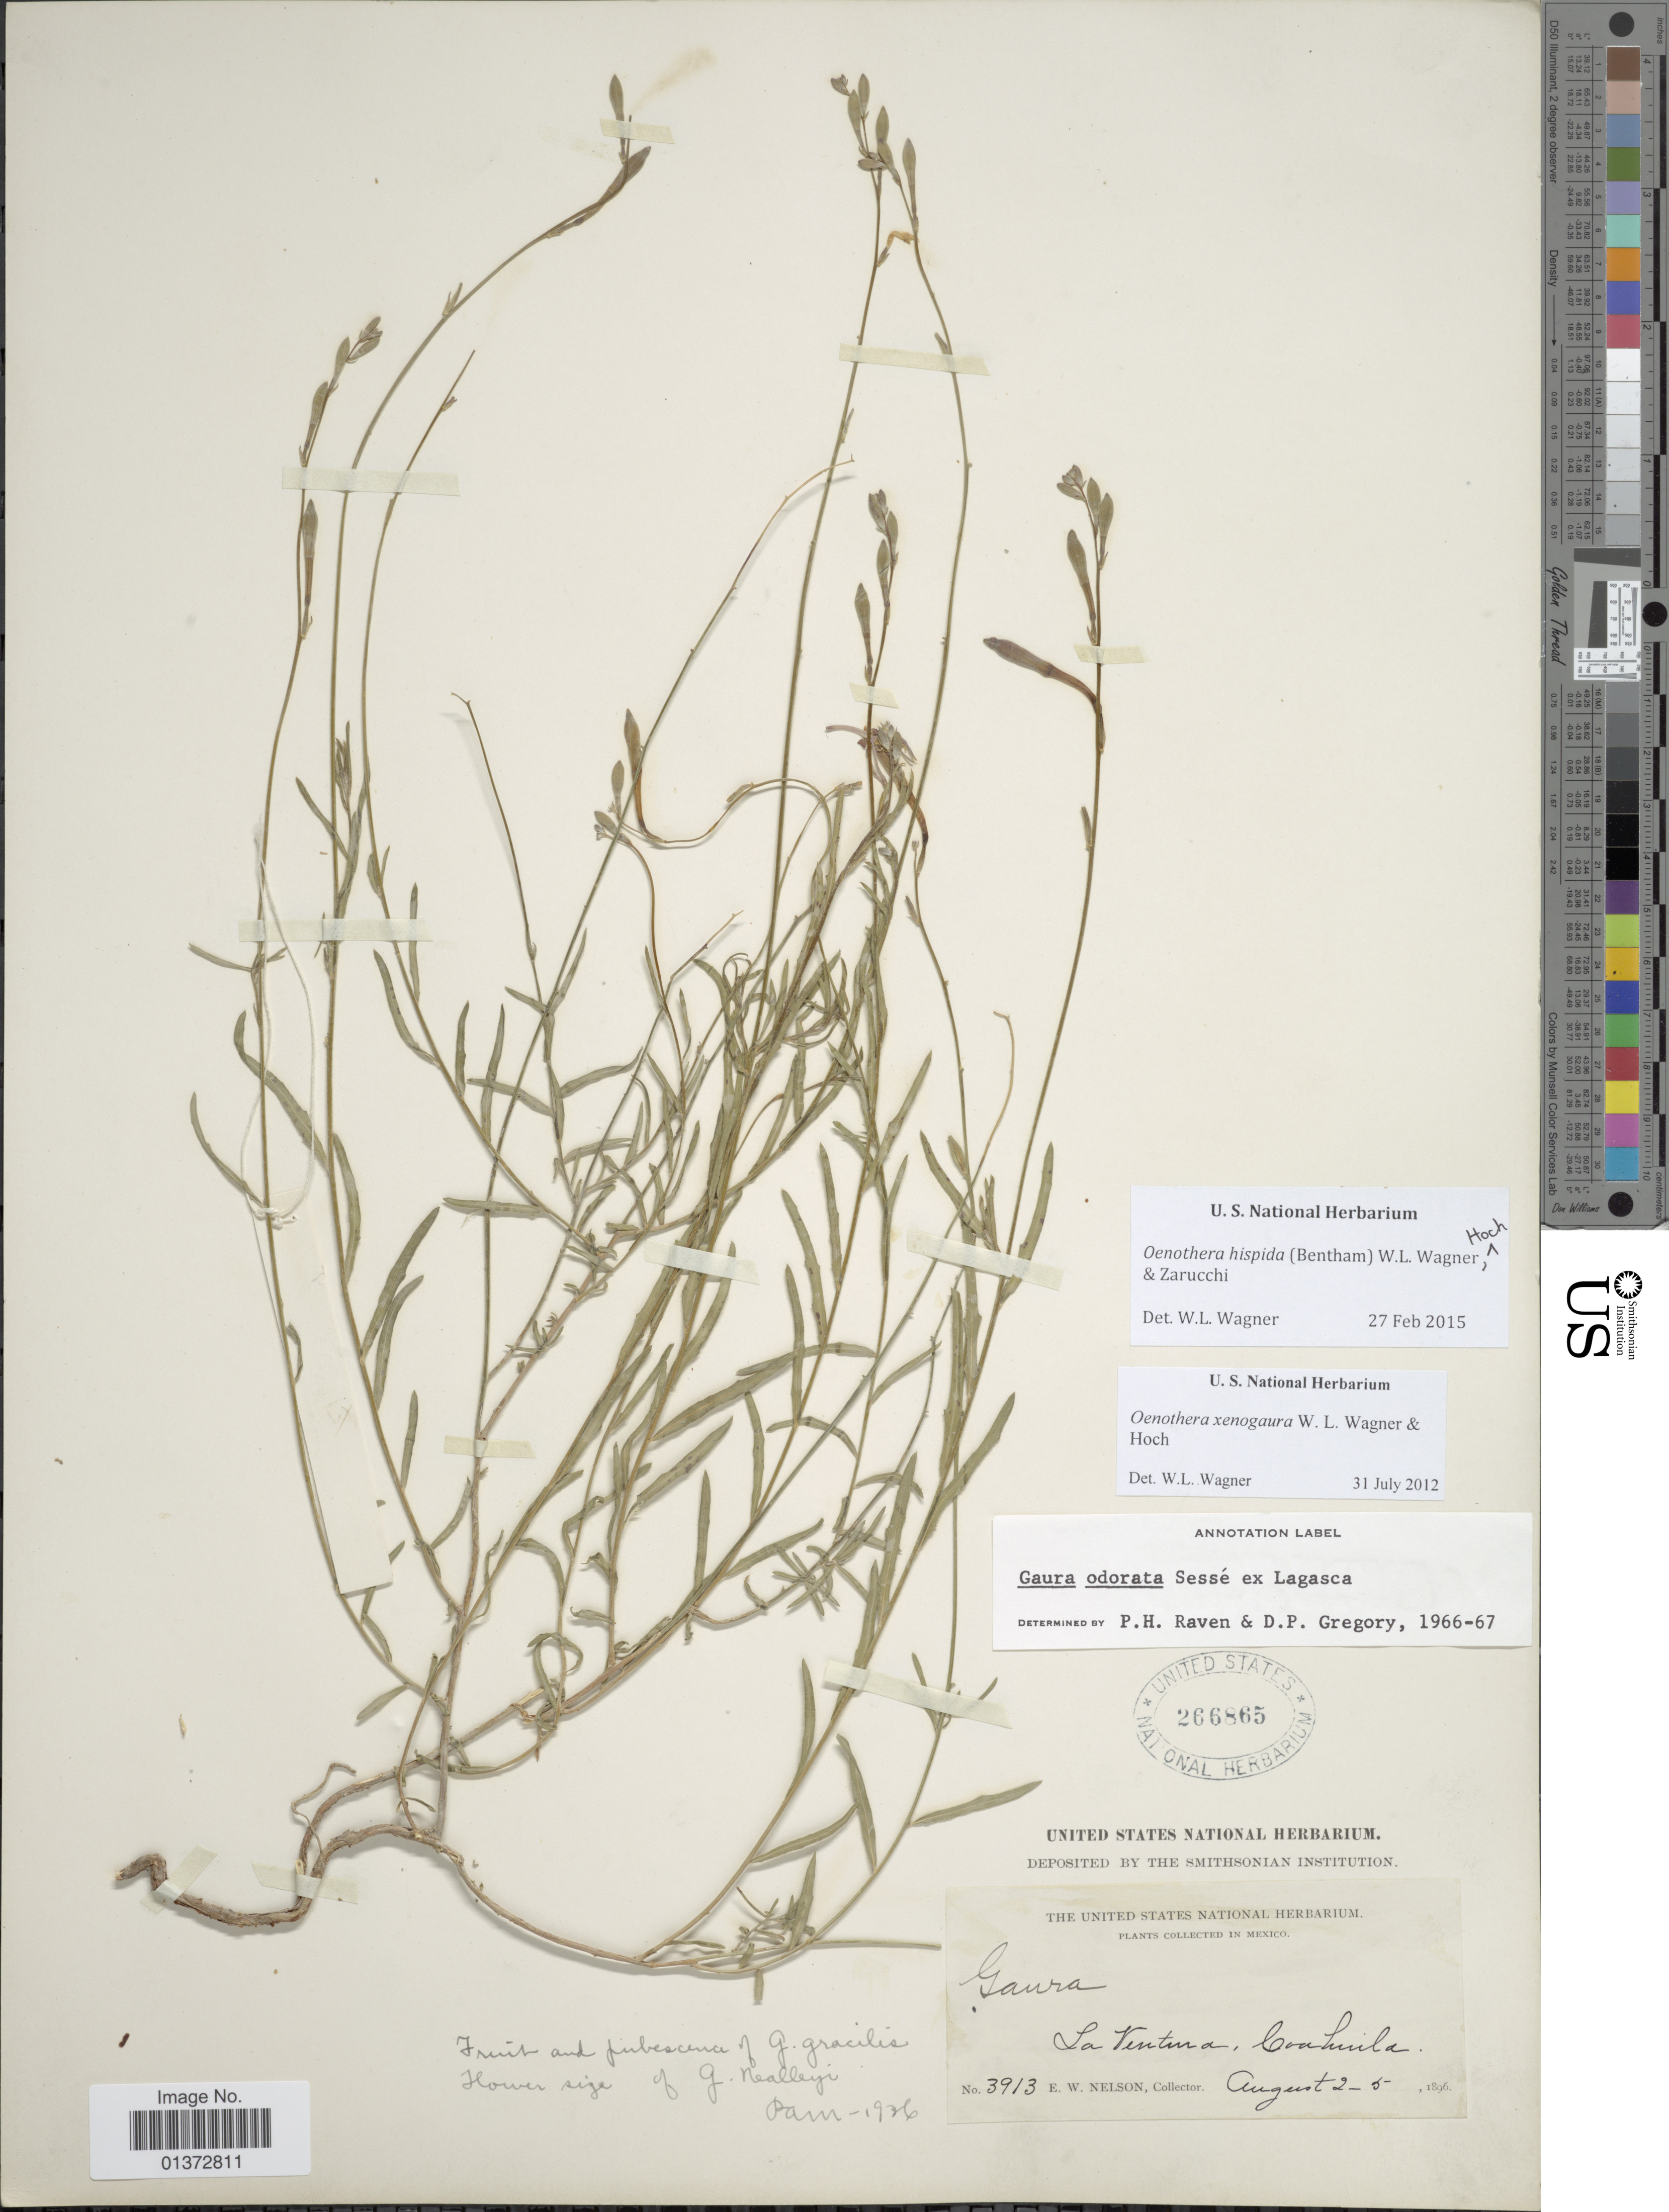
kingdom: Plantae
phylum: Tracheophyta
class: Magnoliopsida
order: Myrtales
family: Onagraceae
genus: Oenothera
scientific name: Oenothera hispida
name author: (Benth.) W.L. Wagner et al.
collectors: E. W. Nelson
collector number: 3913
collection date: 1896-08-02/1896-08-05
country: Mexico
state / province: Coahuila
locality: La Ventura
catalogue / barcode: US 266865